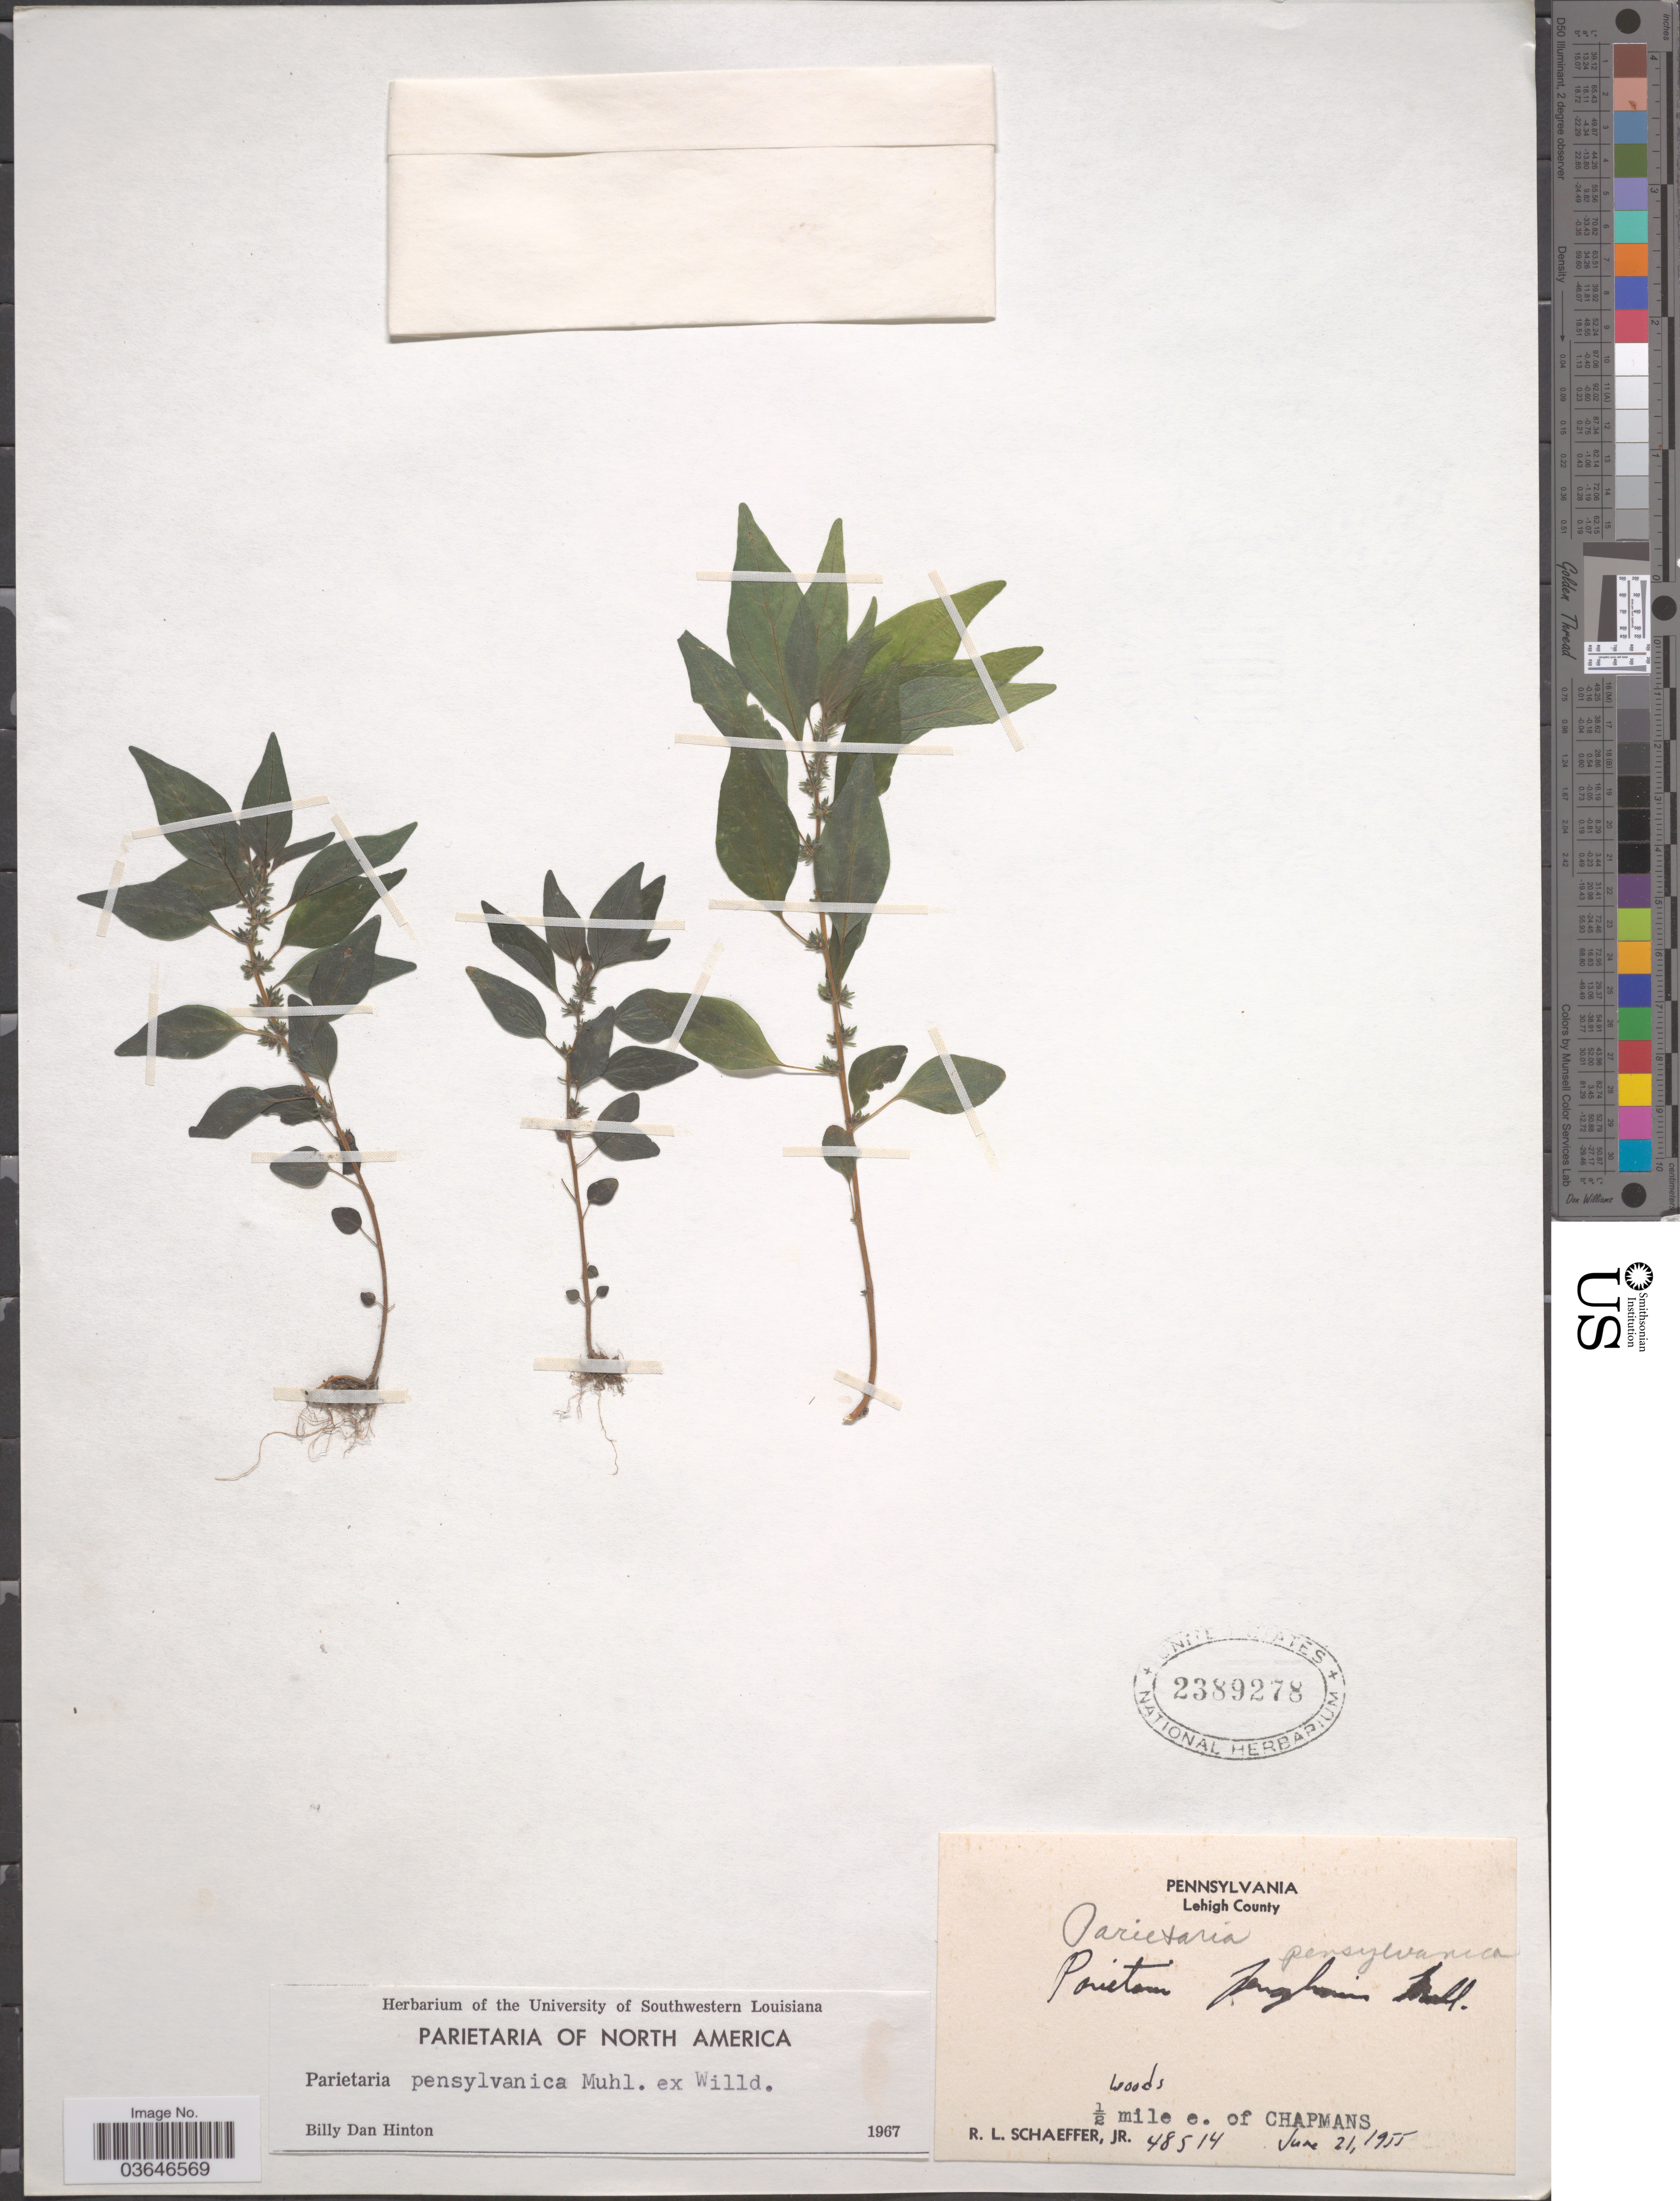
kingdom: Plantae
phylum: Tracheophyta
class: Magnoliopsida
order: Rosales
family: Urticaceae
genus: Parietaria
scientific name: Parietaria pensylvanica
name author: Muhl. ex Willd.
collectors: R. L. Schaeffer Jr.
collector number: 48514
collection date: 1955-06-21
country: United States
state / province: Pennsylvania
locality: Lehigh County. ½ mile e. of Chapmans.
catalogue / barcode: US 2389278